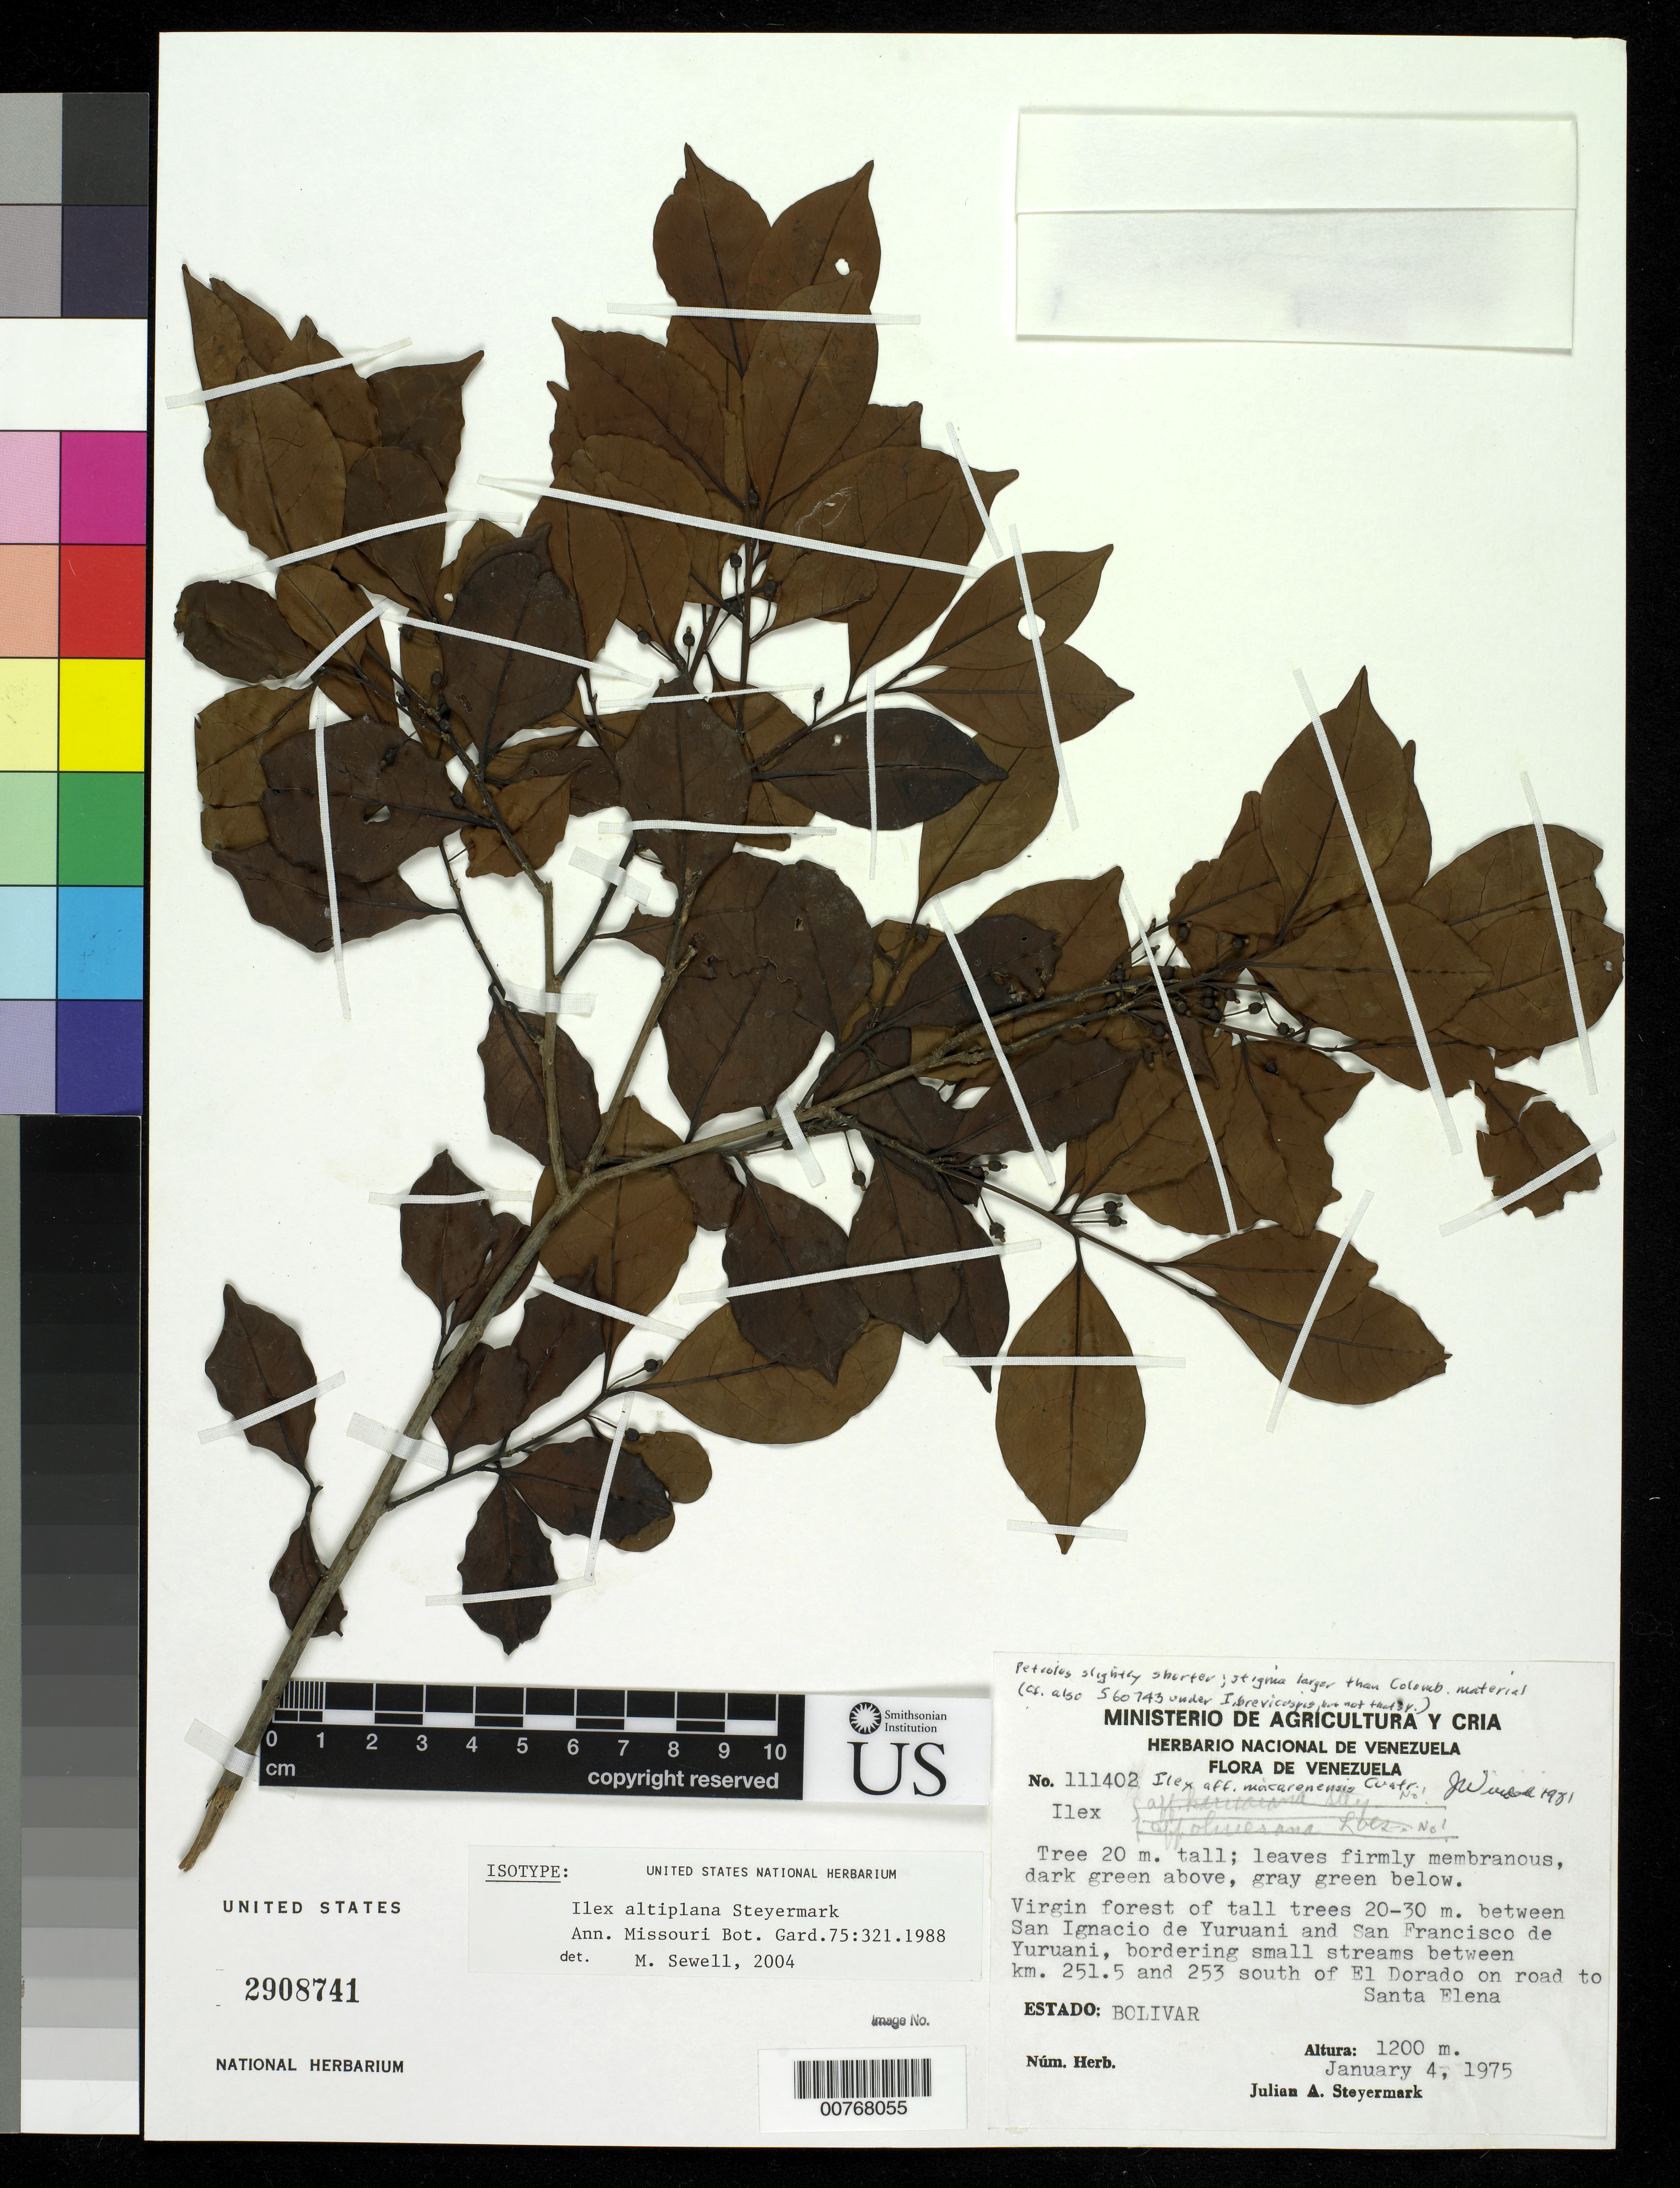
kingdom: Plantae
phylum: Tracheophyta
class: Magnoliopsida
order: Aquifoliales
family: Aquifoliaceae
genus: Ilex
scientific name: Ilex altiplana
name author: Steyerm.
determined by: Sewell, M.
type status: Isotype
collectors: J. Steyermark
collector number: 111402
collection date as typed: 04 Jan 1975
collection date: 1975-01-04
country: Venezuela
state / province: Bolívar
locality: Between San Ignacio de Yuruani and San Francisco de Yuruani, bordering small streams between km. 251.5 and 253 south of El Dorado on road to Santa Elena.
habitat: Virgin forest of tall trees 20-30 m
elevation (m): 1200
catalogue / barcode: US 2908741